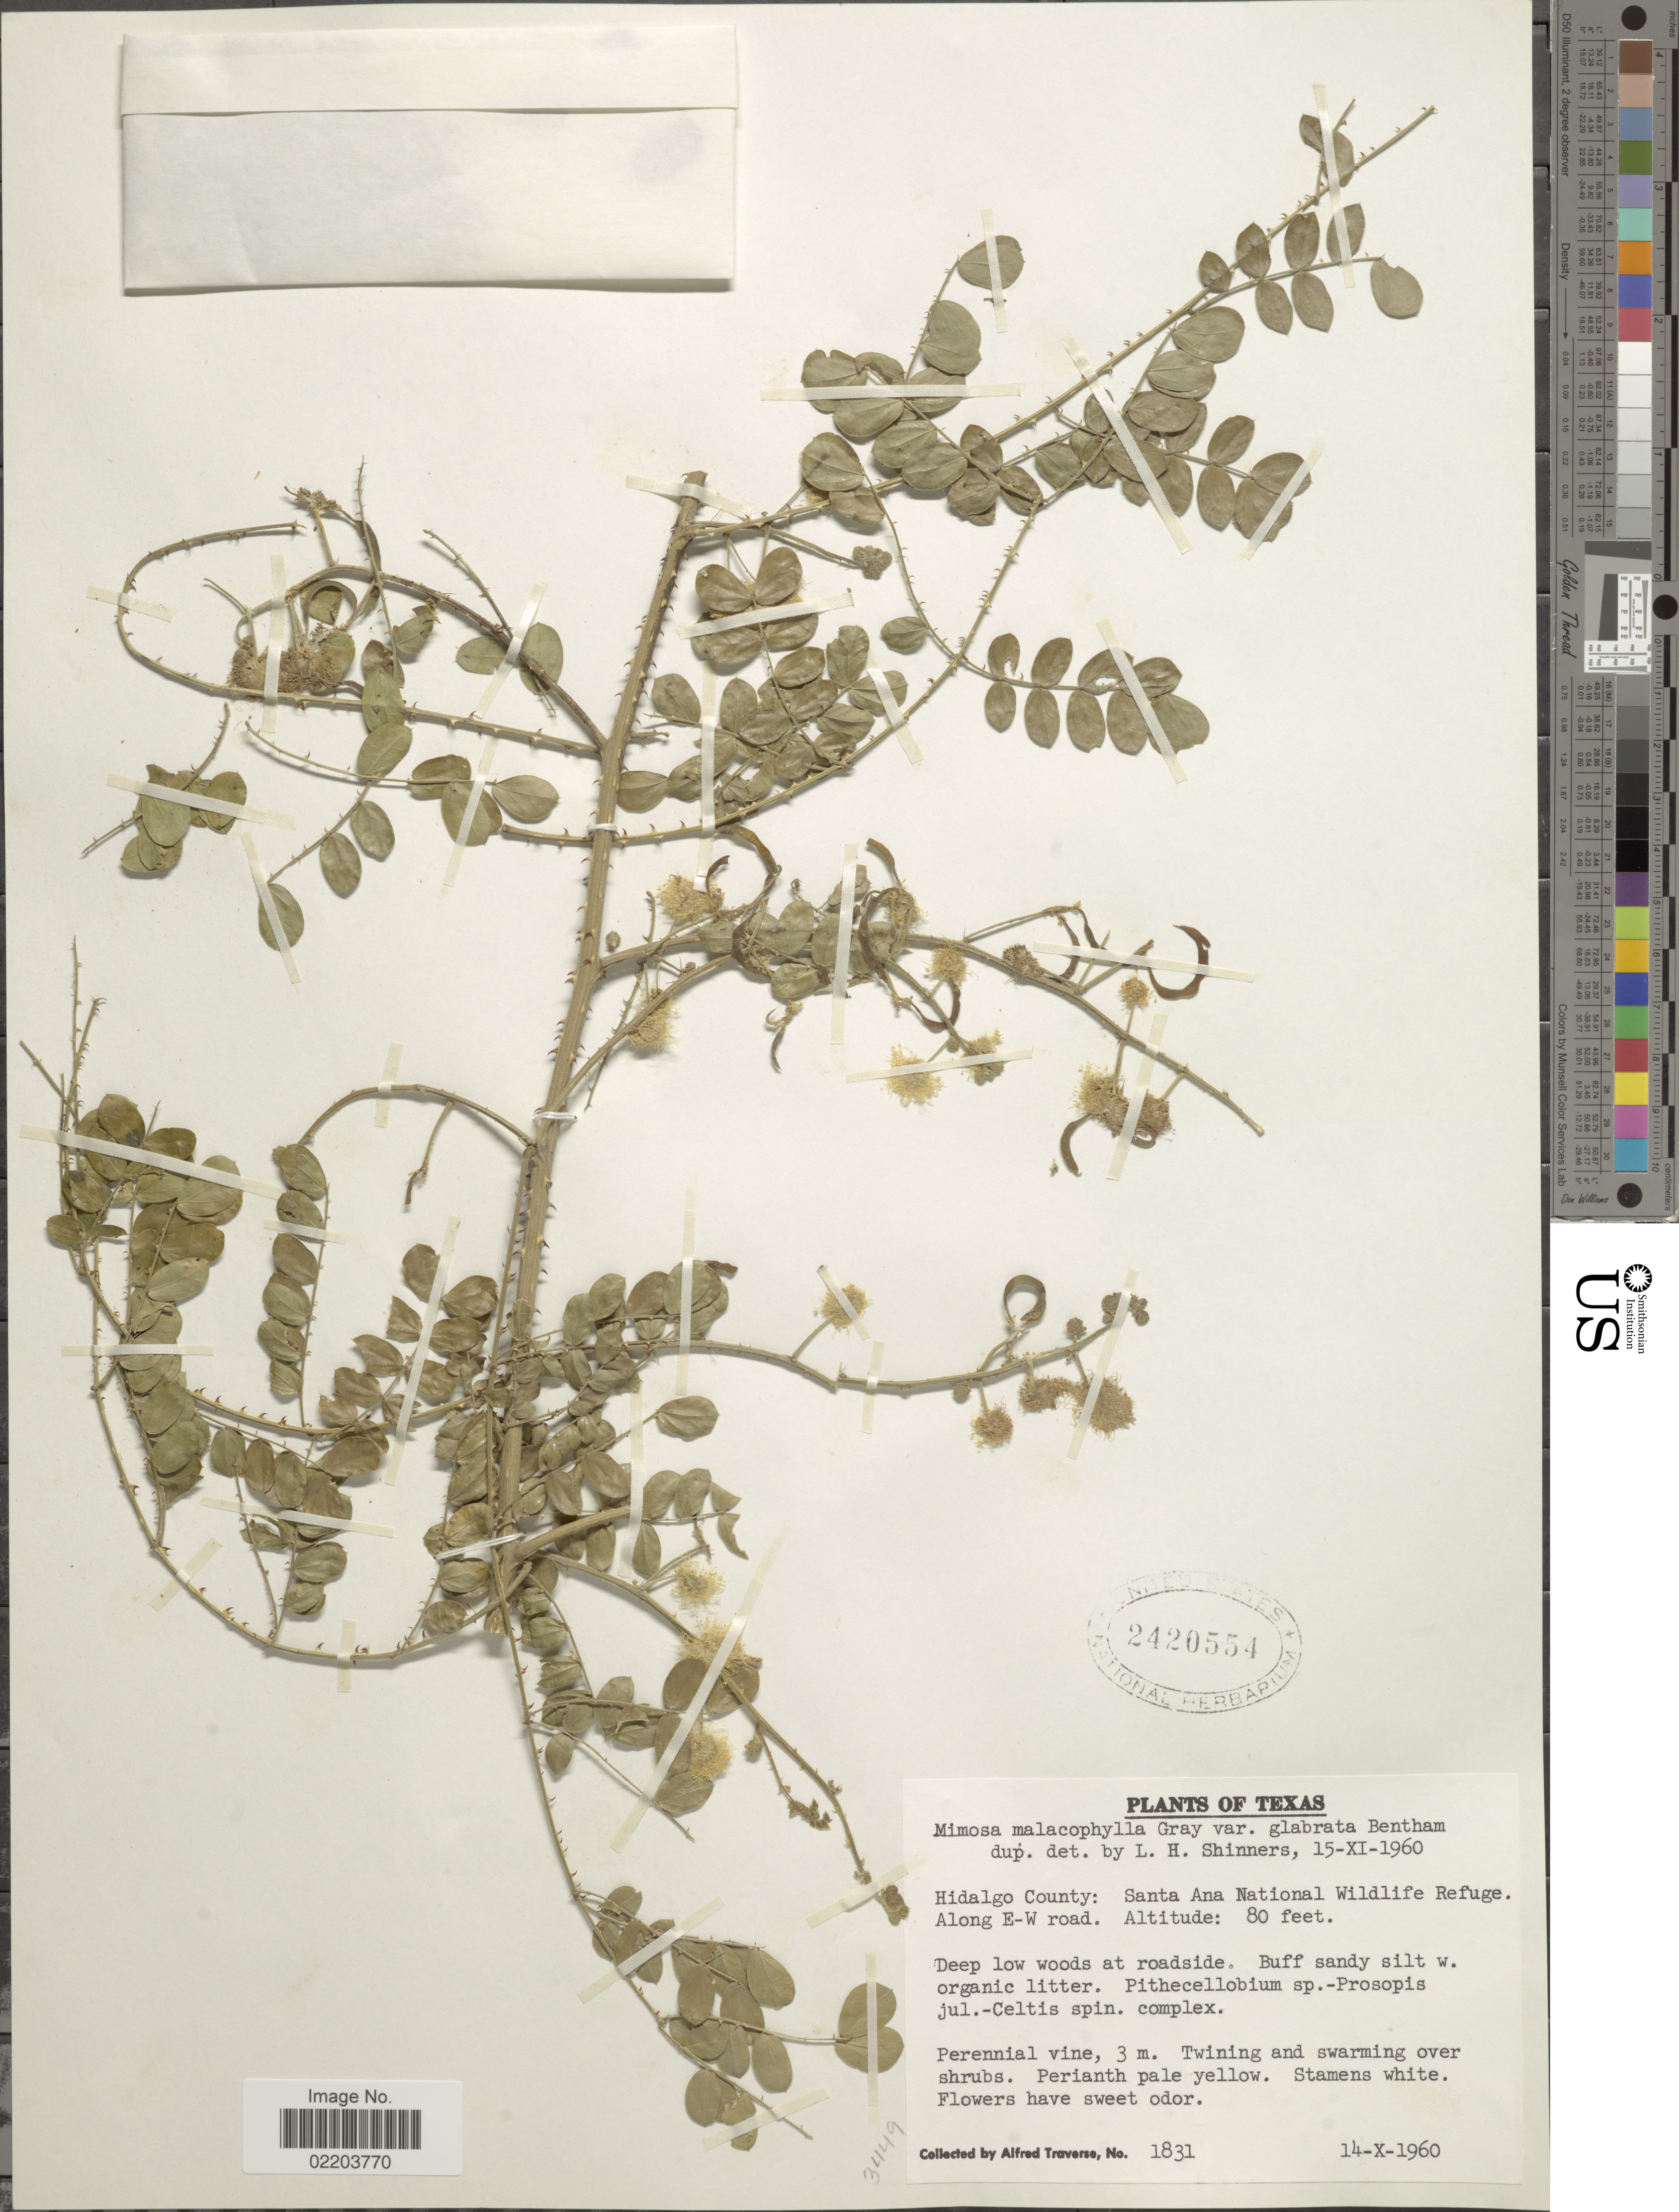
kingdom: Plantae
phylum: Tracheophyta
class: Magnoliopsida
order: Fabales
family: Fabaceae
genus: Mimosa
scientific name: Mimosa malacophylla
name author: A. Gray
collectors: A. Traverse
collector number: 1831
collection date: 1960-10-14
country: United States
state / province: Texas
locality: Hidalgo County: Santa Ana National Wildlife Refuge. Along E-W road, Deep low woods at roadside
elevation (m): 24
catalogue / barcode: US 2420554